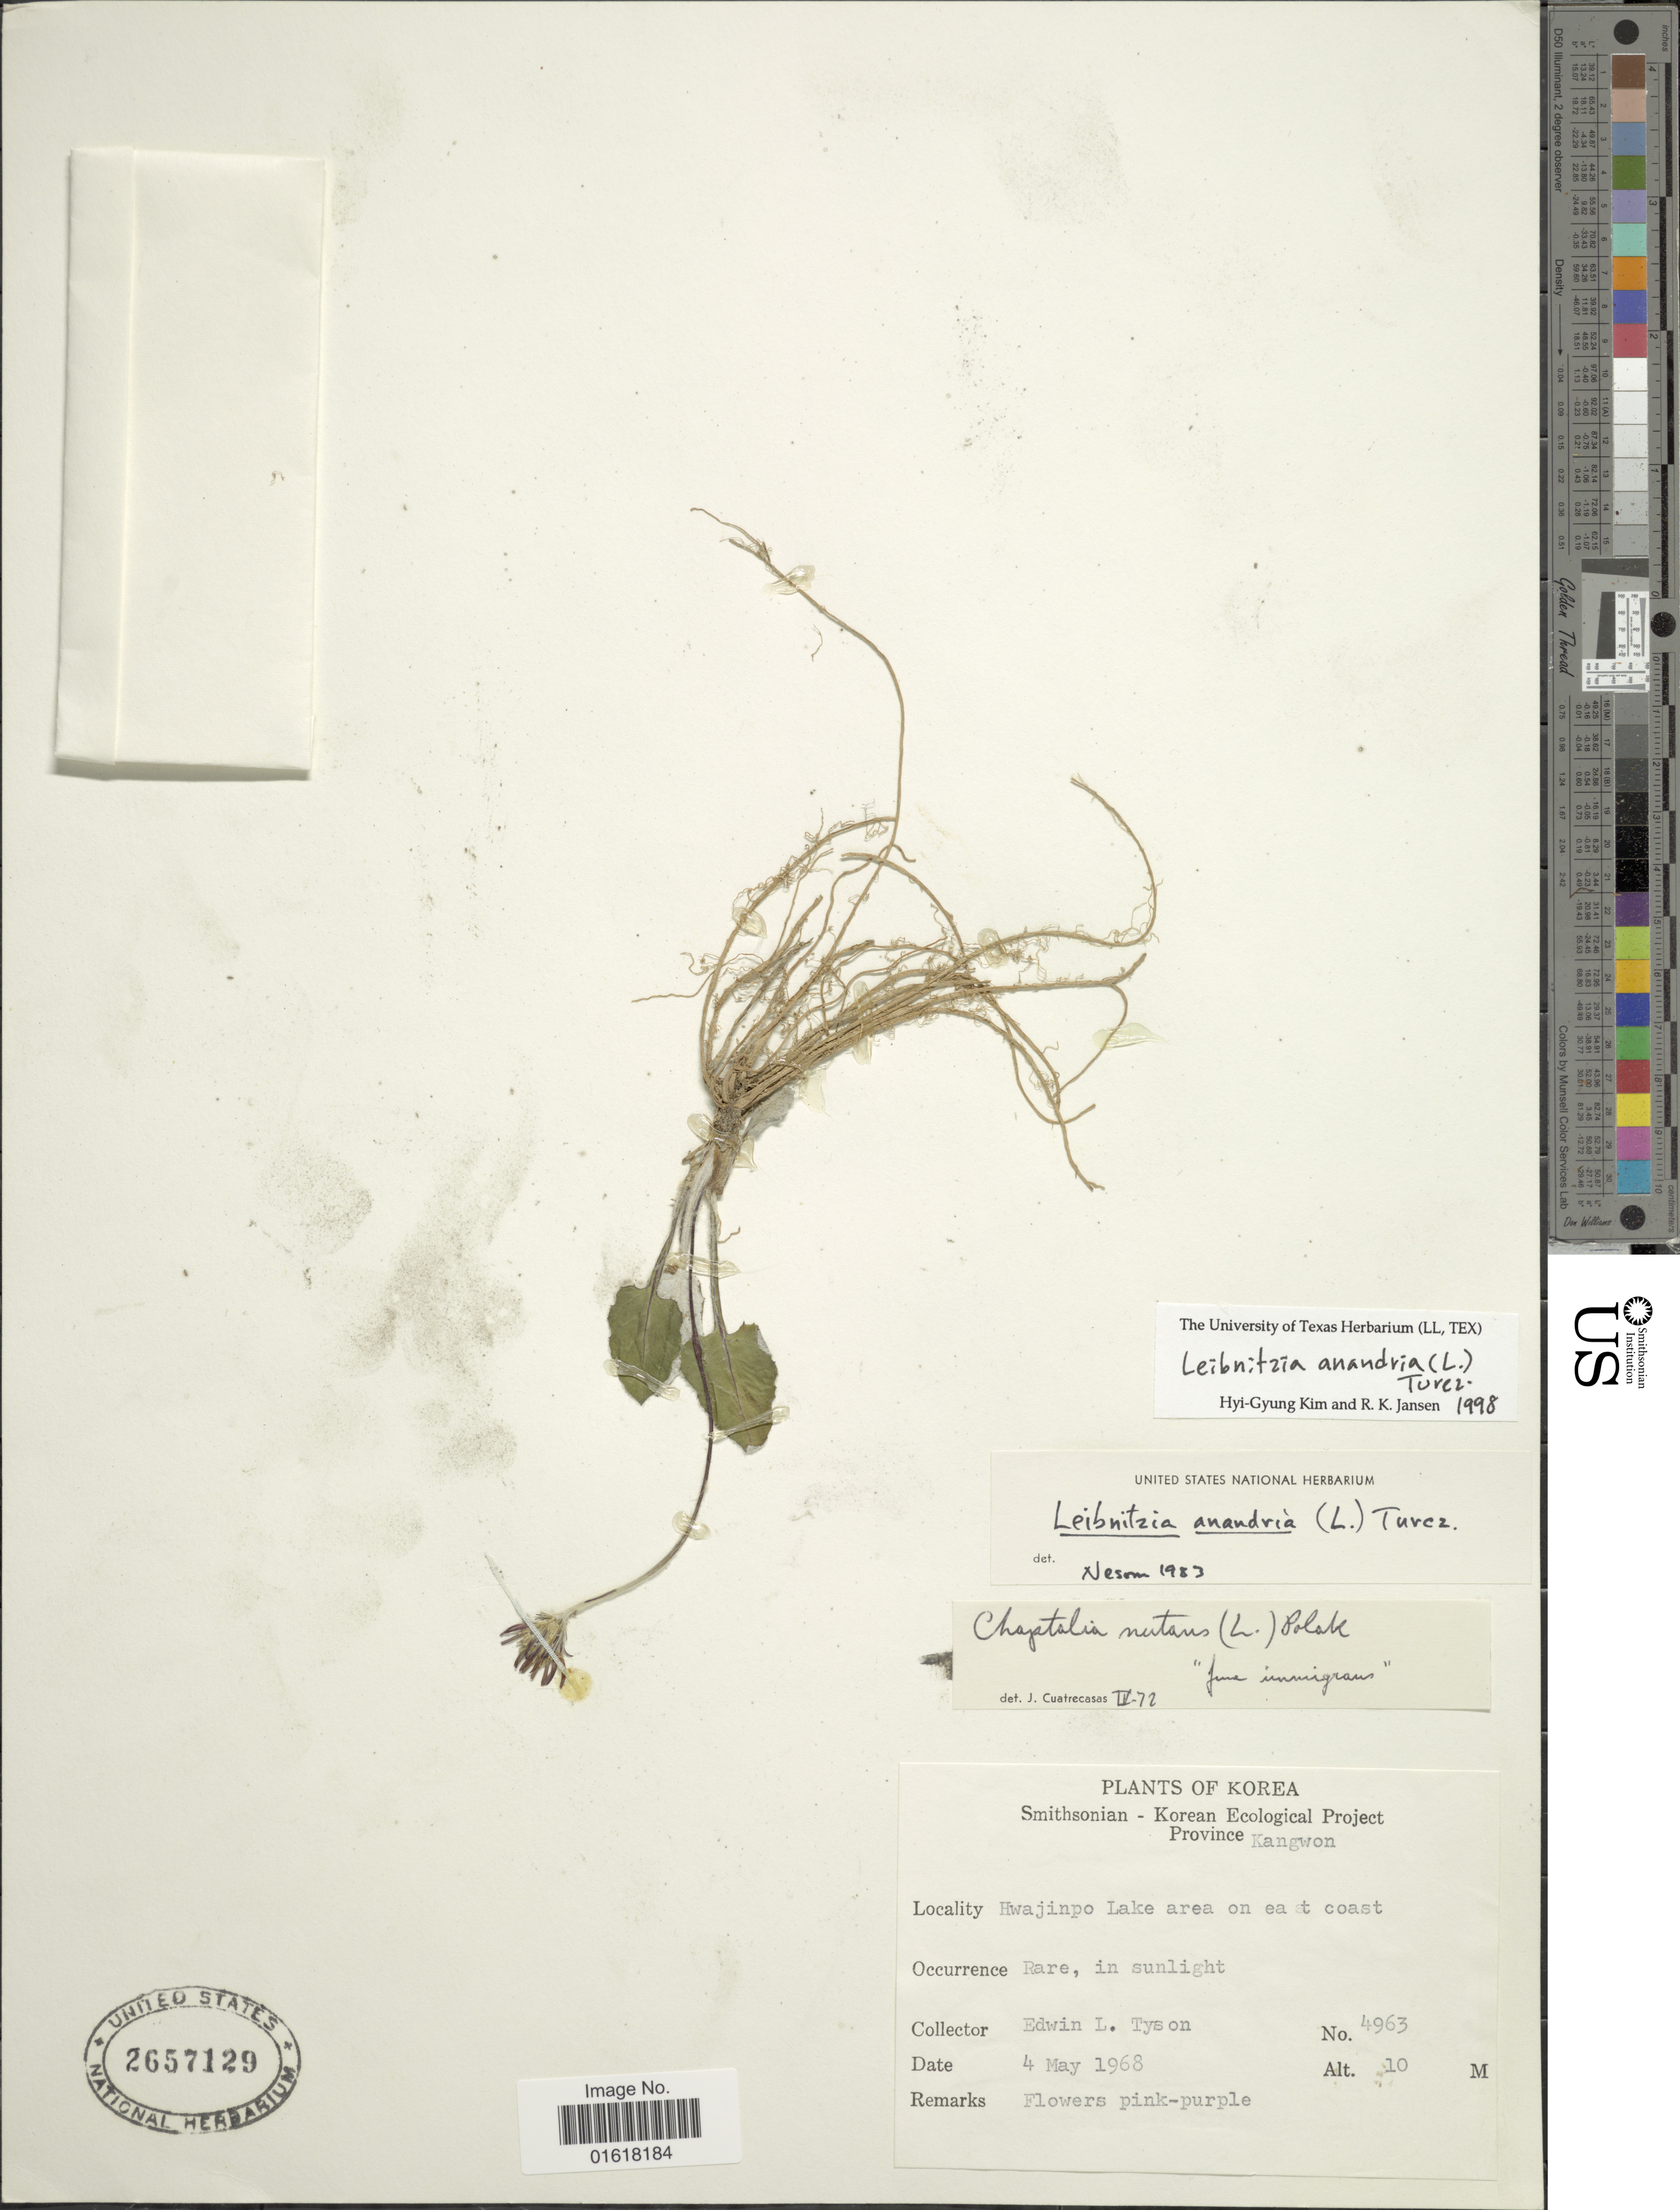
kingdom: Plantae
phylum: Tracheophyta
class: Magnoliopsida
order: Asterales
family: Asteraceae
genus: Leibnitzia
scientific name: Leibnitzia anandria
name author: (L.) Nakai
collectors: E. L. Tyson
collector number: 4963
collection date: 1968-05-04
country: North Korea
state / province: Kangwon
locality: Korea. Hwajinpo Lake area on east coast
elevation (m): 10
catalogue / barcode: US 2657129